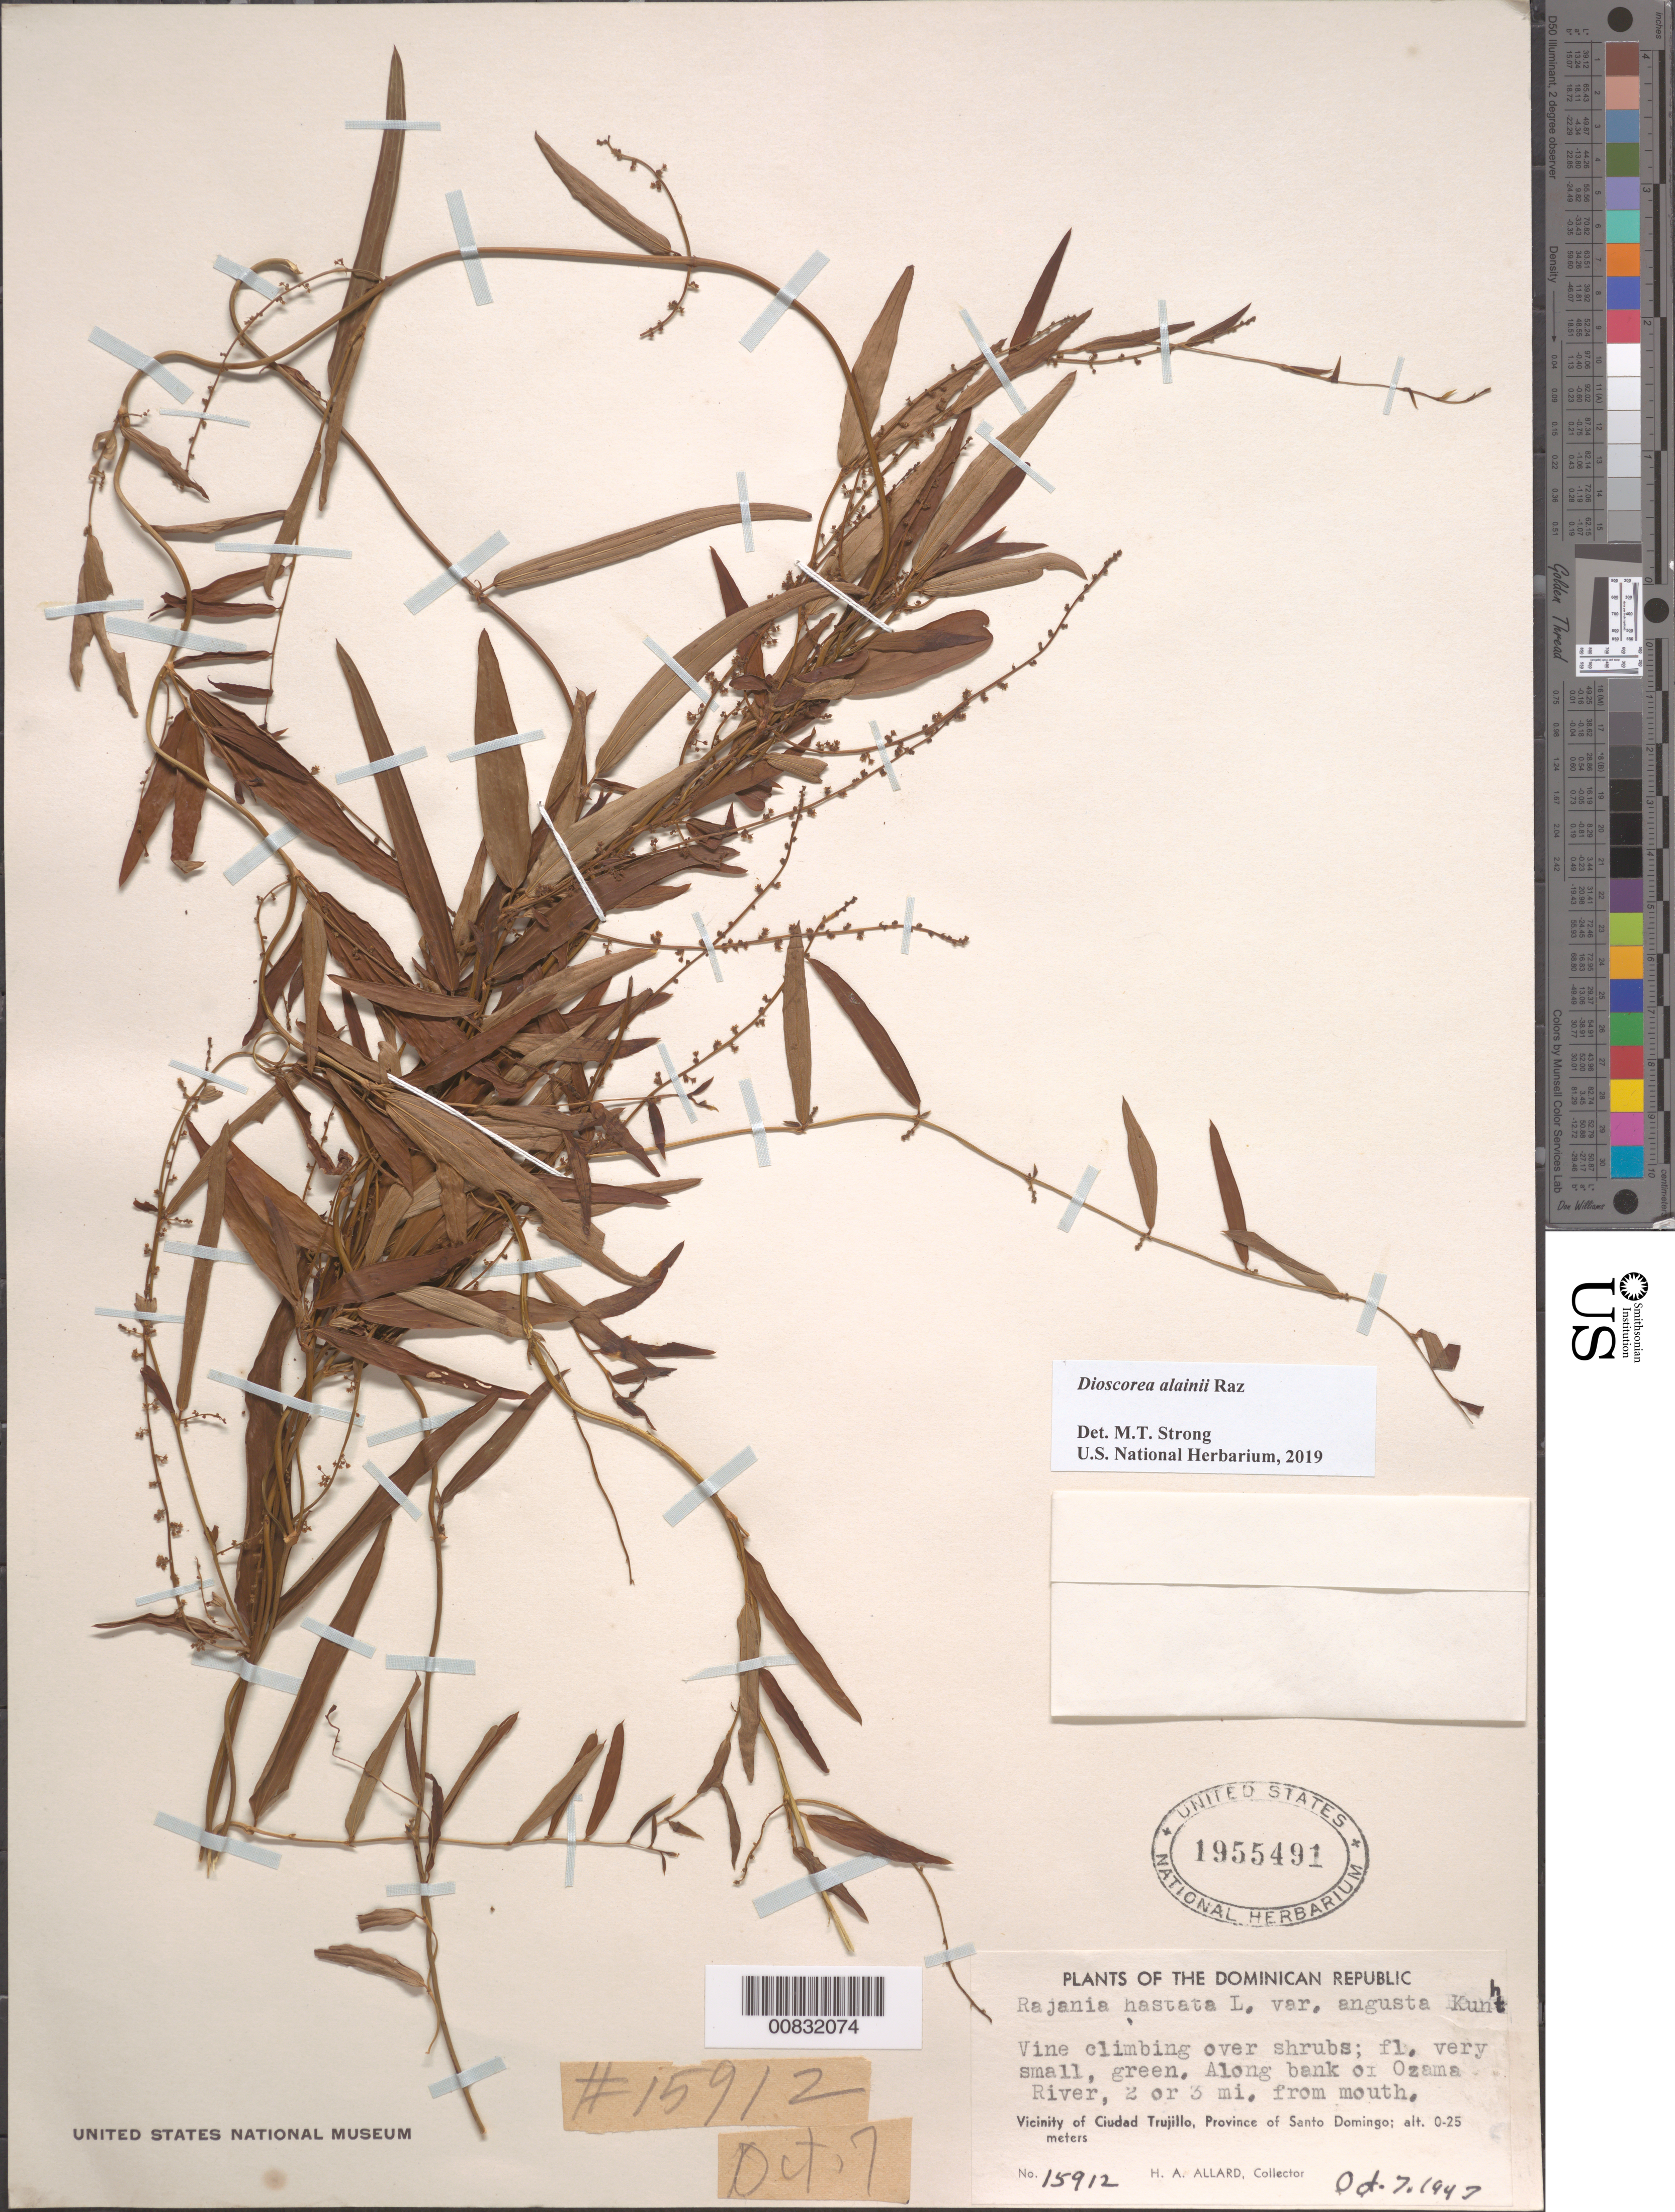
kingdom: Plantae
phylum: Tracheophyta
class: Liliopsida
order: Dioscoreales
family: Dioscoreaceae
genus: Dioscorea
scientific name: Dioscorea alainii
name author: Raz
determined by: Strong, M. T., (US), Smithsonian Institution - National Museum of Natural History (UNITED STATES)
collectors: H. A. Allard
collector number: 15912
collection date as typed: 07 Oct 1947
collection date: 1947-10-07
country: Dominican Republic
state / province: Distrito Nacional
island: Hispaniola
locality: Vicinity of Ciudad Trujillo, Province of Santo Domingo. Along bank of Ozama River, 2 or 3 mi. from mouth.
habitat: Vine climbing over shrubs.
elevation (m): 0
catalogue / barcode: US 1955491